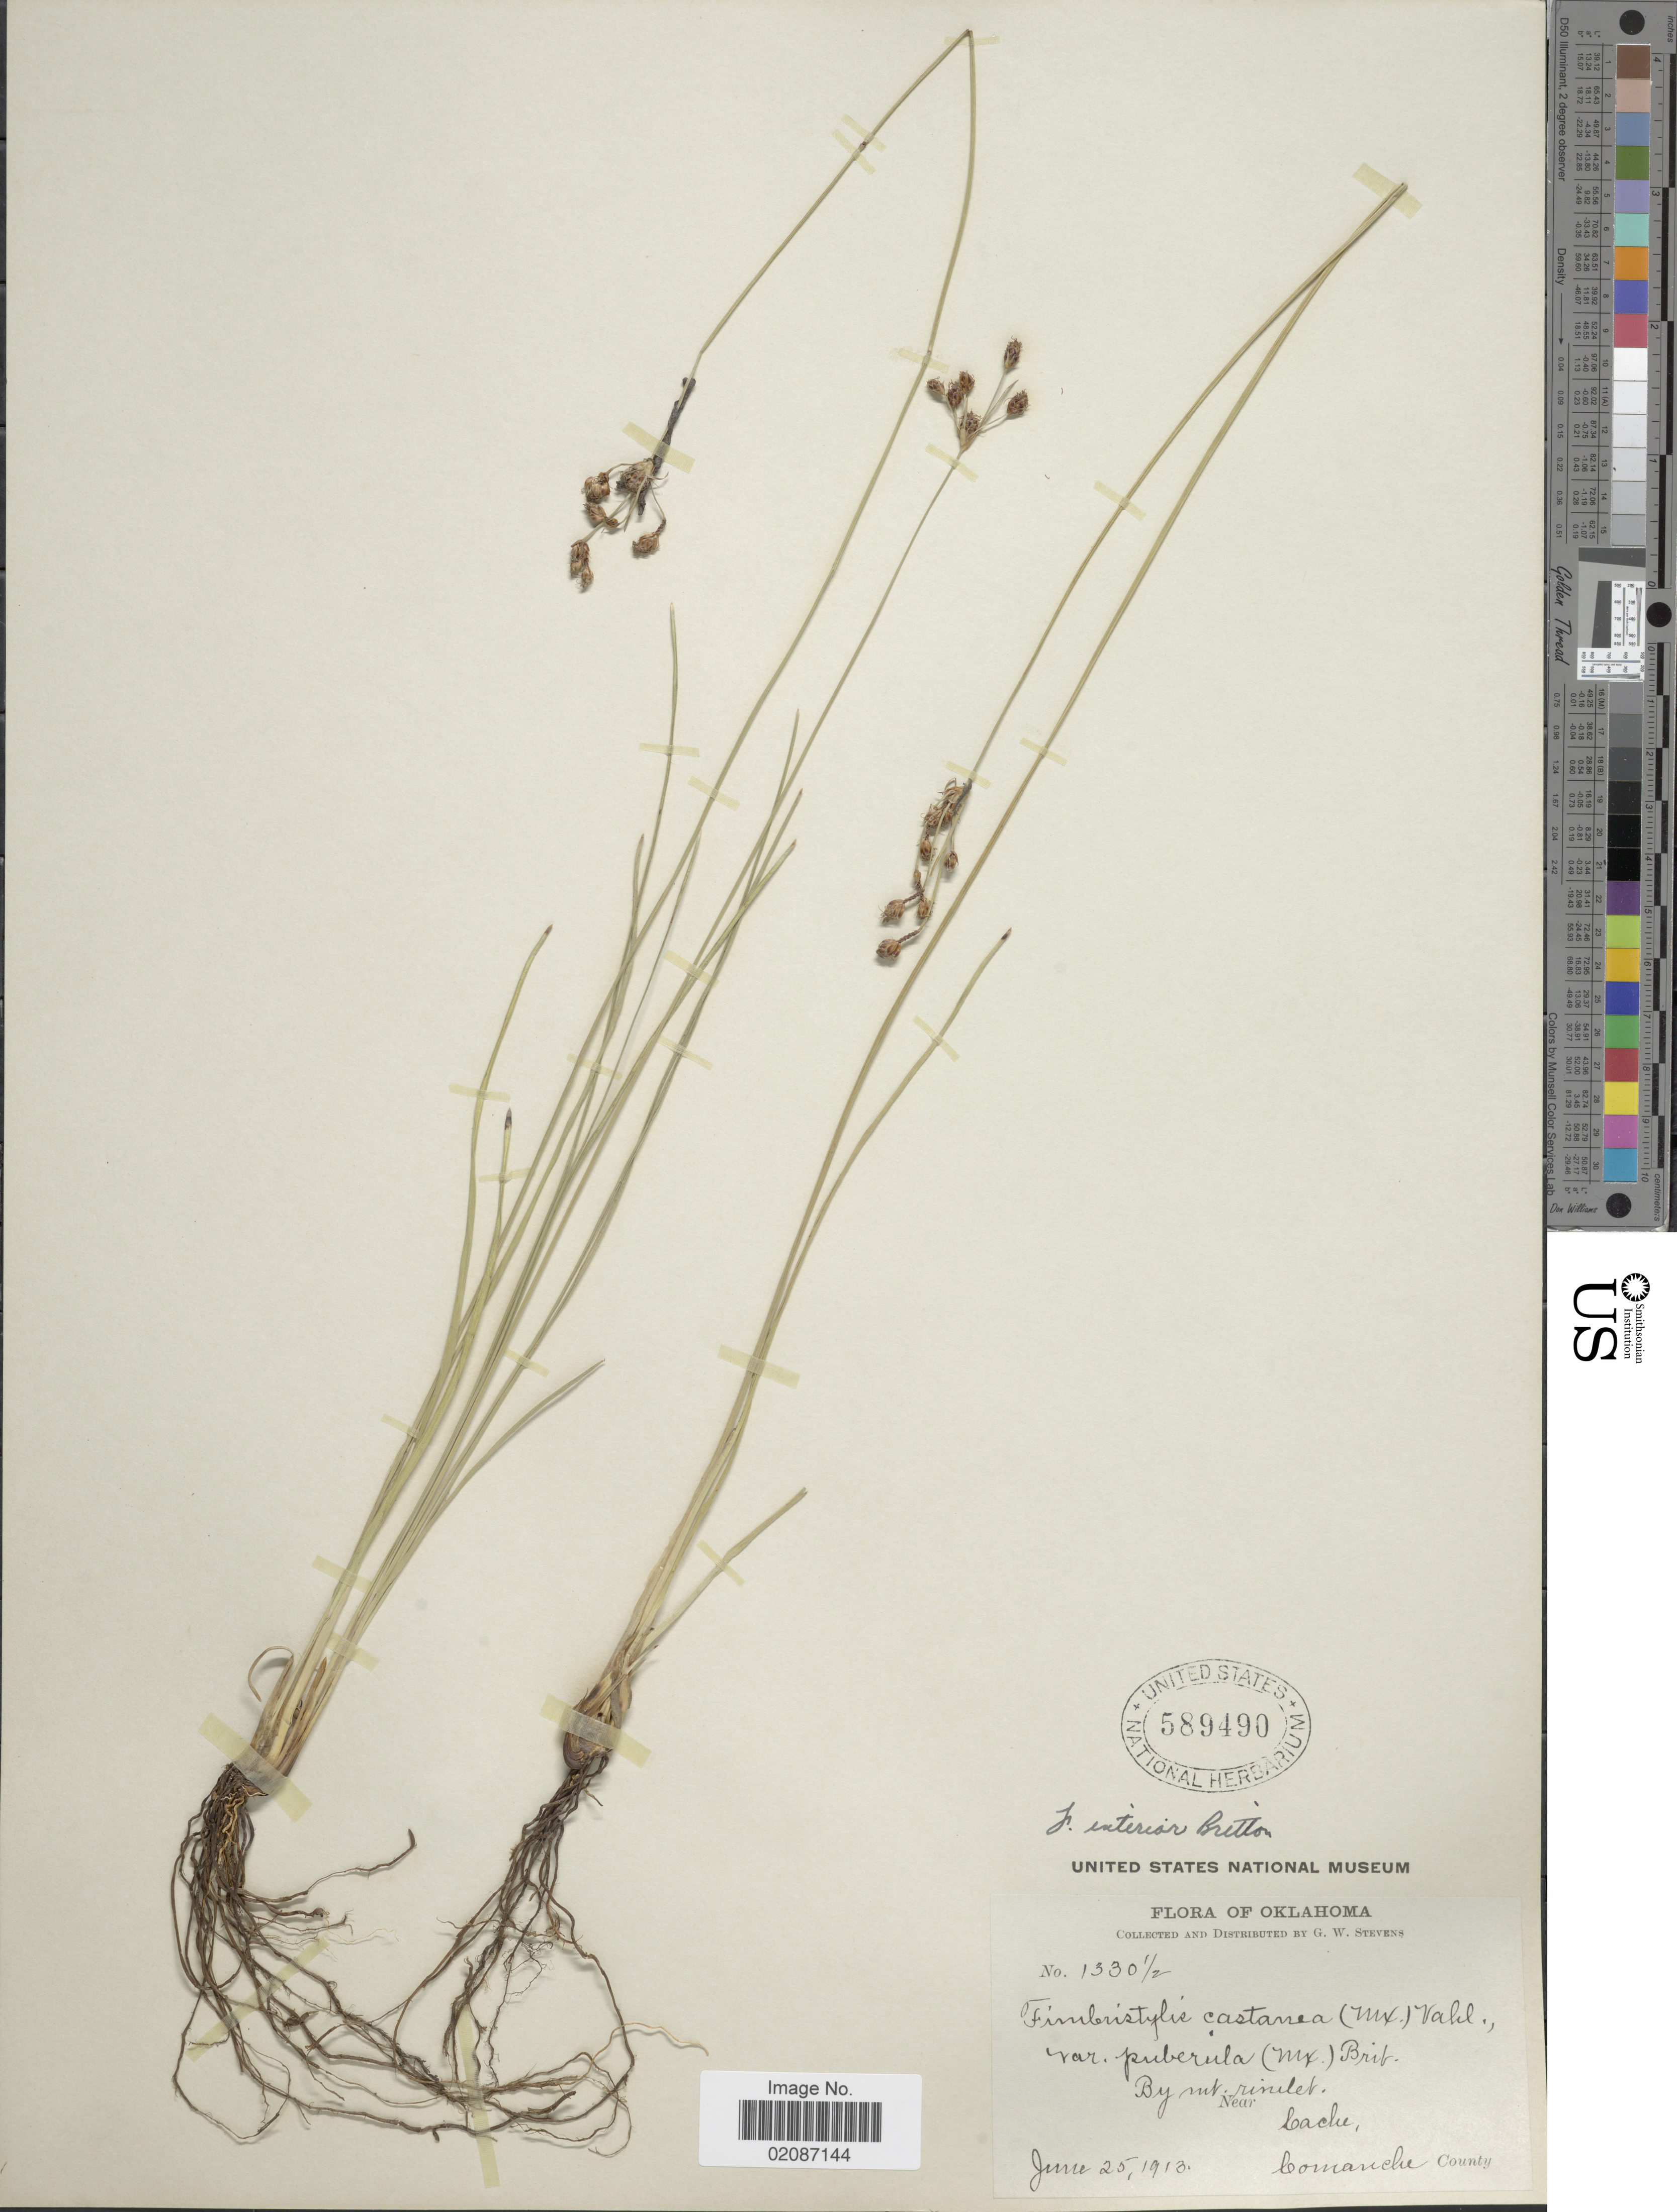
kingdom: Plantae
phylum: Tracheophyta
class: Liliopsida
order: Poales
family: Cyperaceae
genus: Fimbristylis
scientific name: Fimbristylis spadicea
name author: (L.) Vahl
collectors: G. W. Stevens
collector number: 1330½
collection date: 1913-06-25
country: United States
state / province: Oklahoma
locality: Near Cache, Comanche County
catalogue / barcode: US 589490